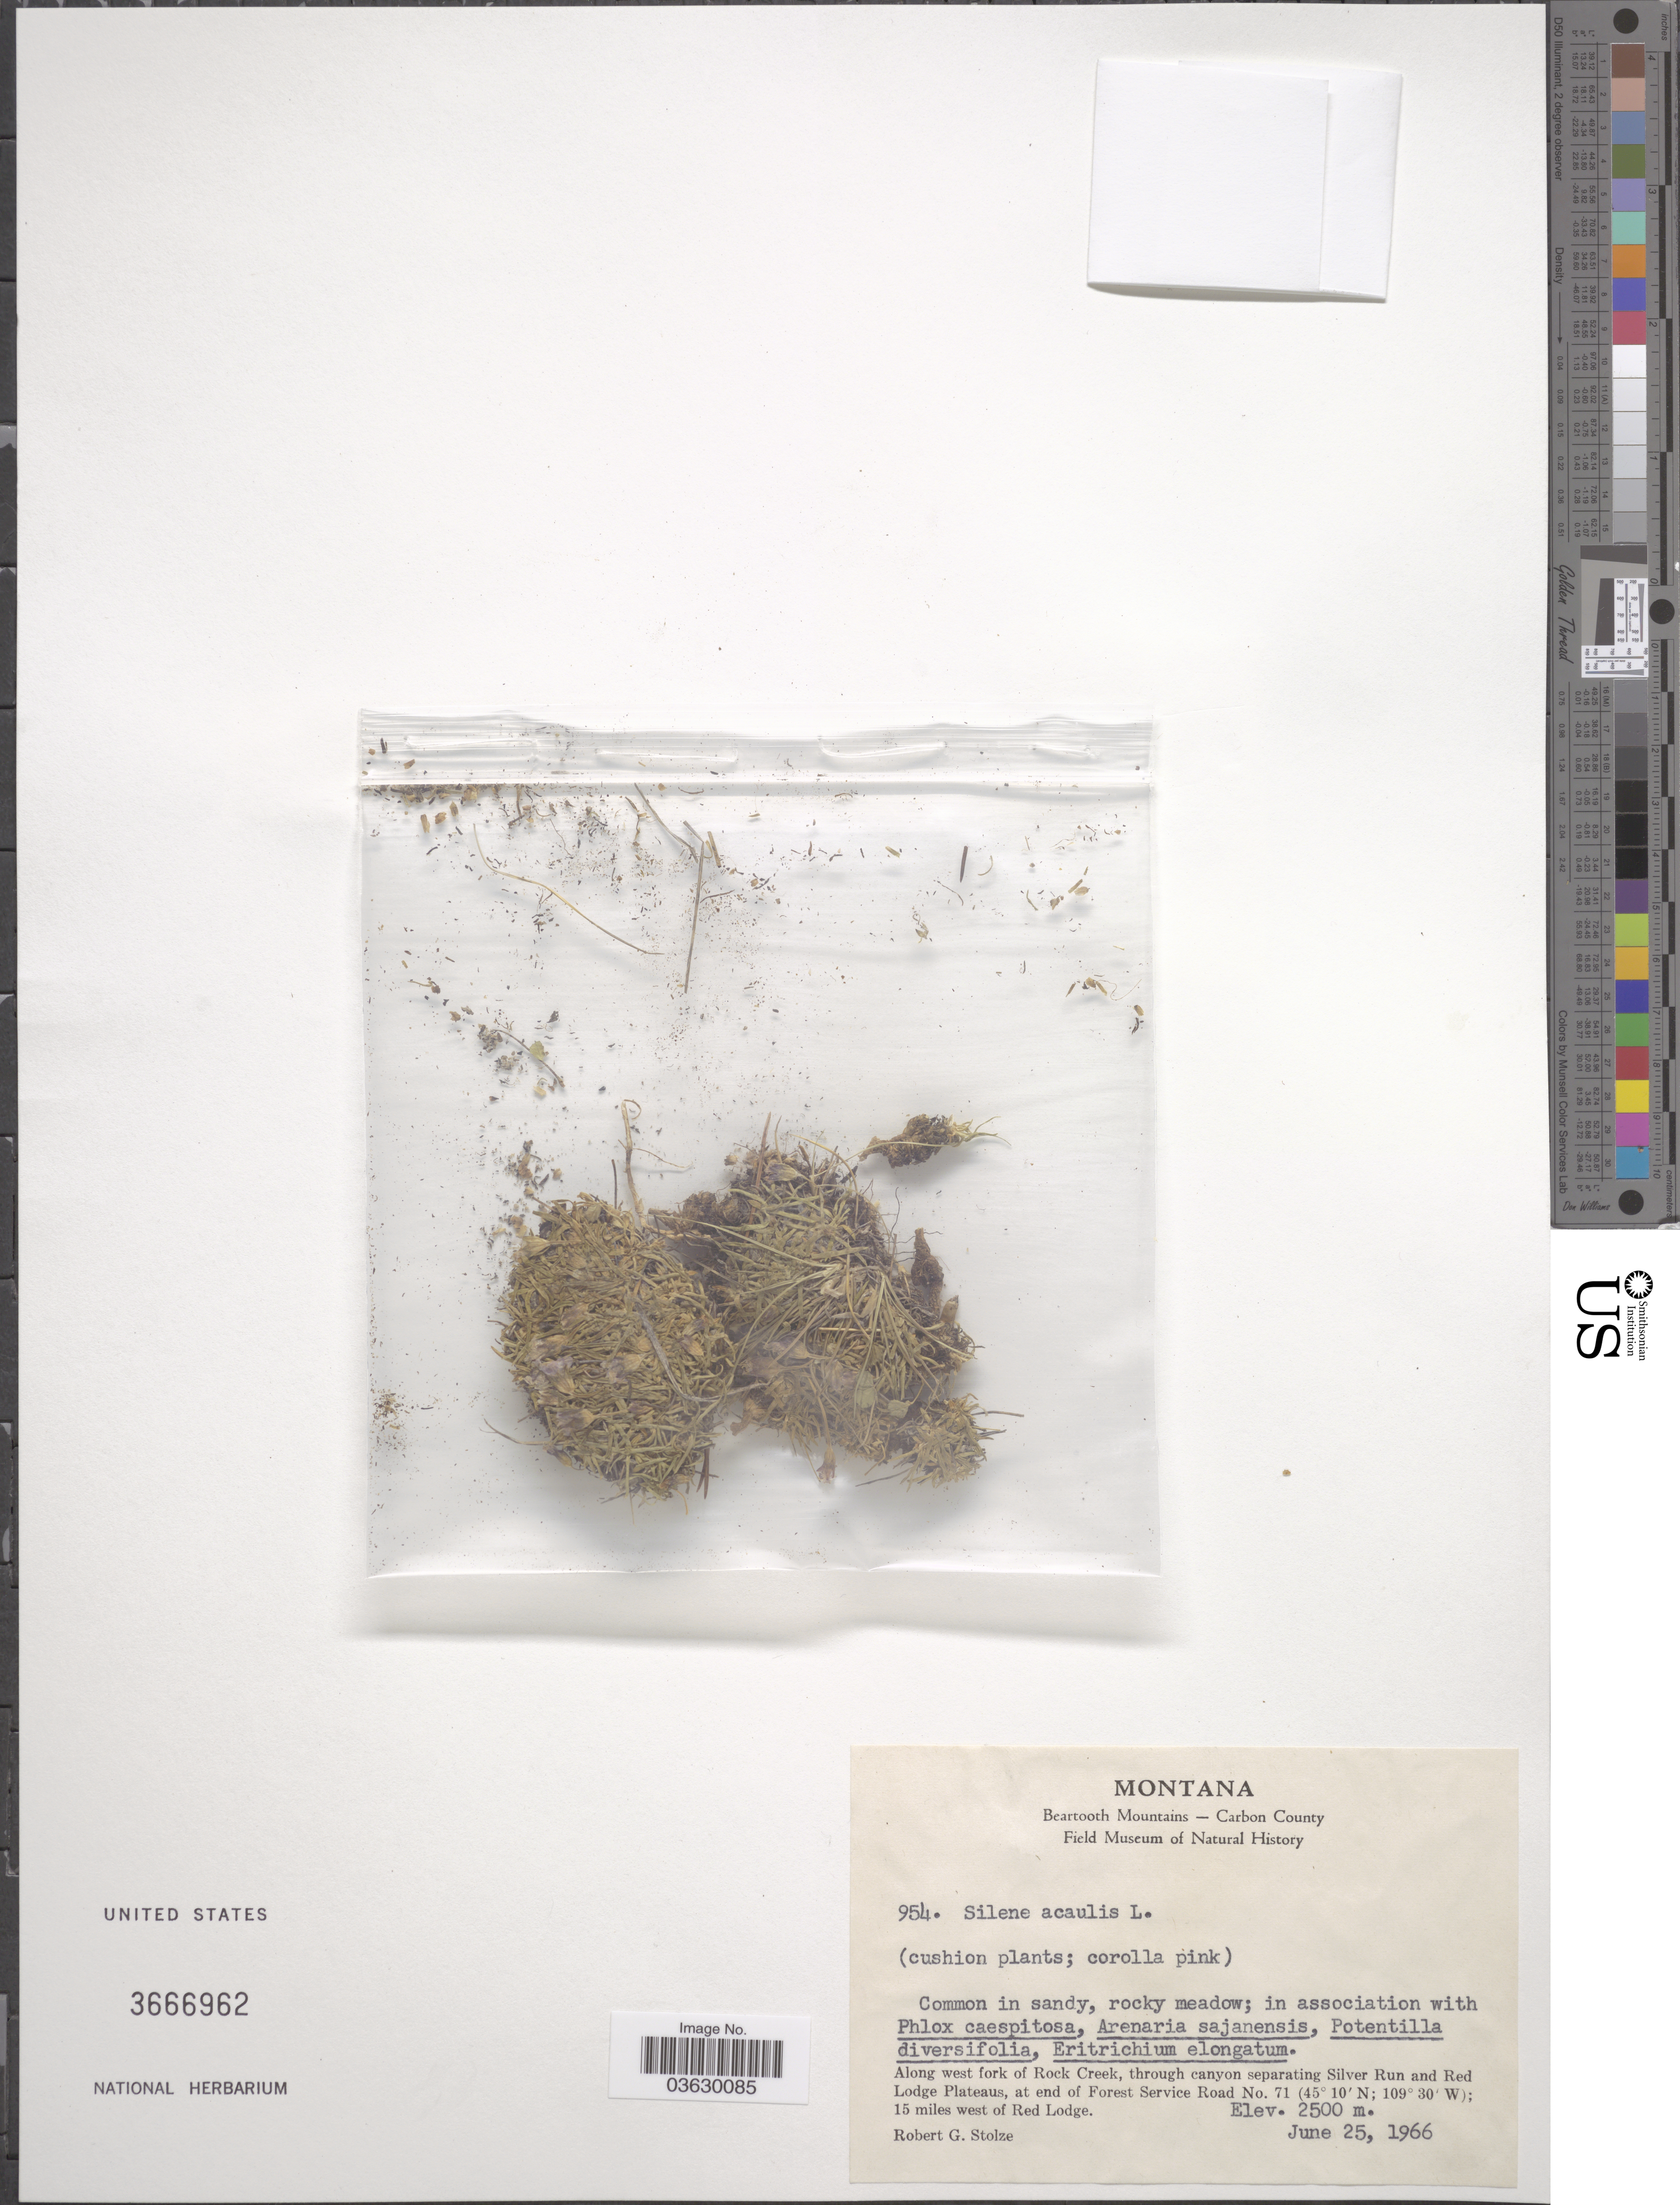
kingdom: Plantae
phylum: Tracheophyta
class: Magnoliopsida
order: Caryophyllales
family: Caryophyllaceae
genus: Silene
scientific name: Silene acaulis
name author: (L.) Jacq.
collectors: R. G. Stolze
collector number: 954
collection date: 1966-06-25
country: United States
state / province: Montana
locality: Beartooth Mountains. Along west fork of Rock Creek, through canyon separating Silver Run and Red Lodge Plateaus, at end of Forest Service Road No. 71. 15 miles west of Red Lodge.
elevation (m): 2500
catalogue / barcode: US 3666962